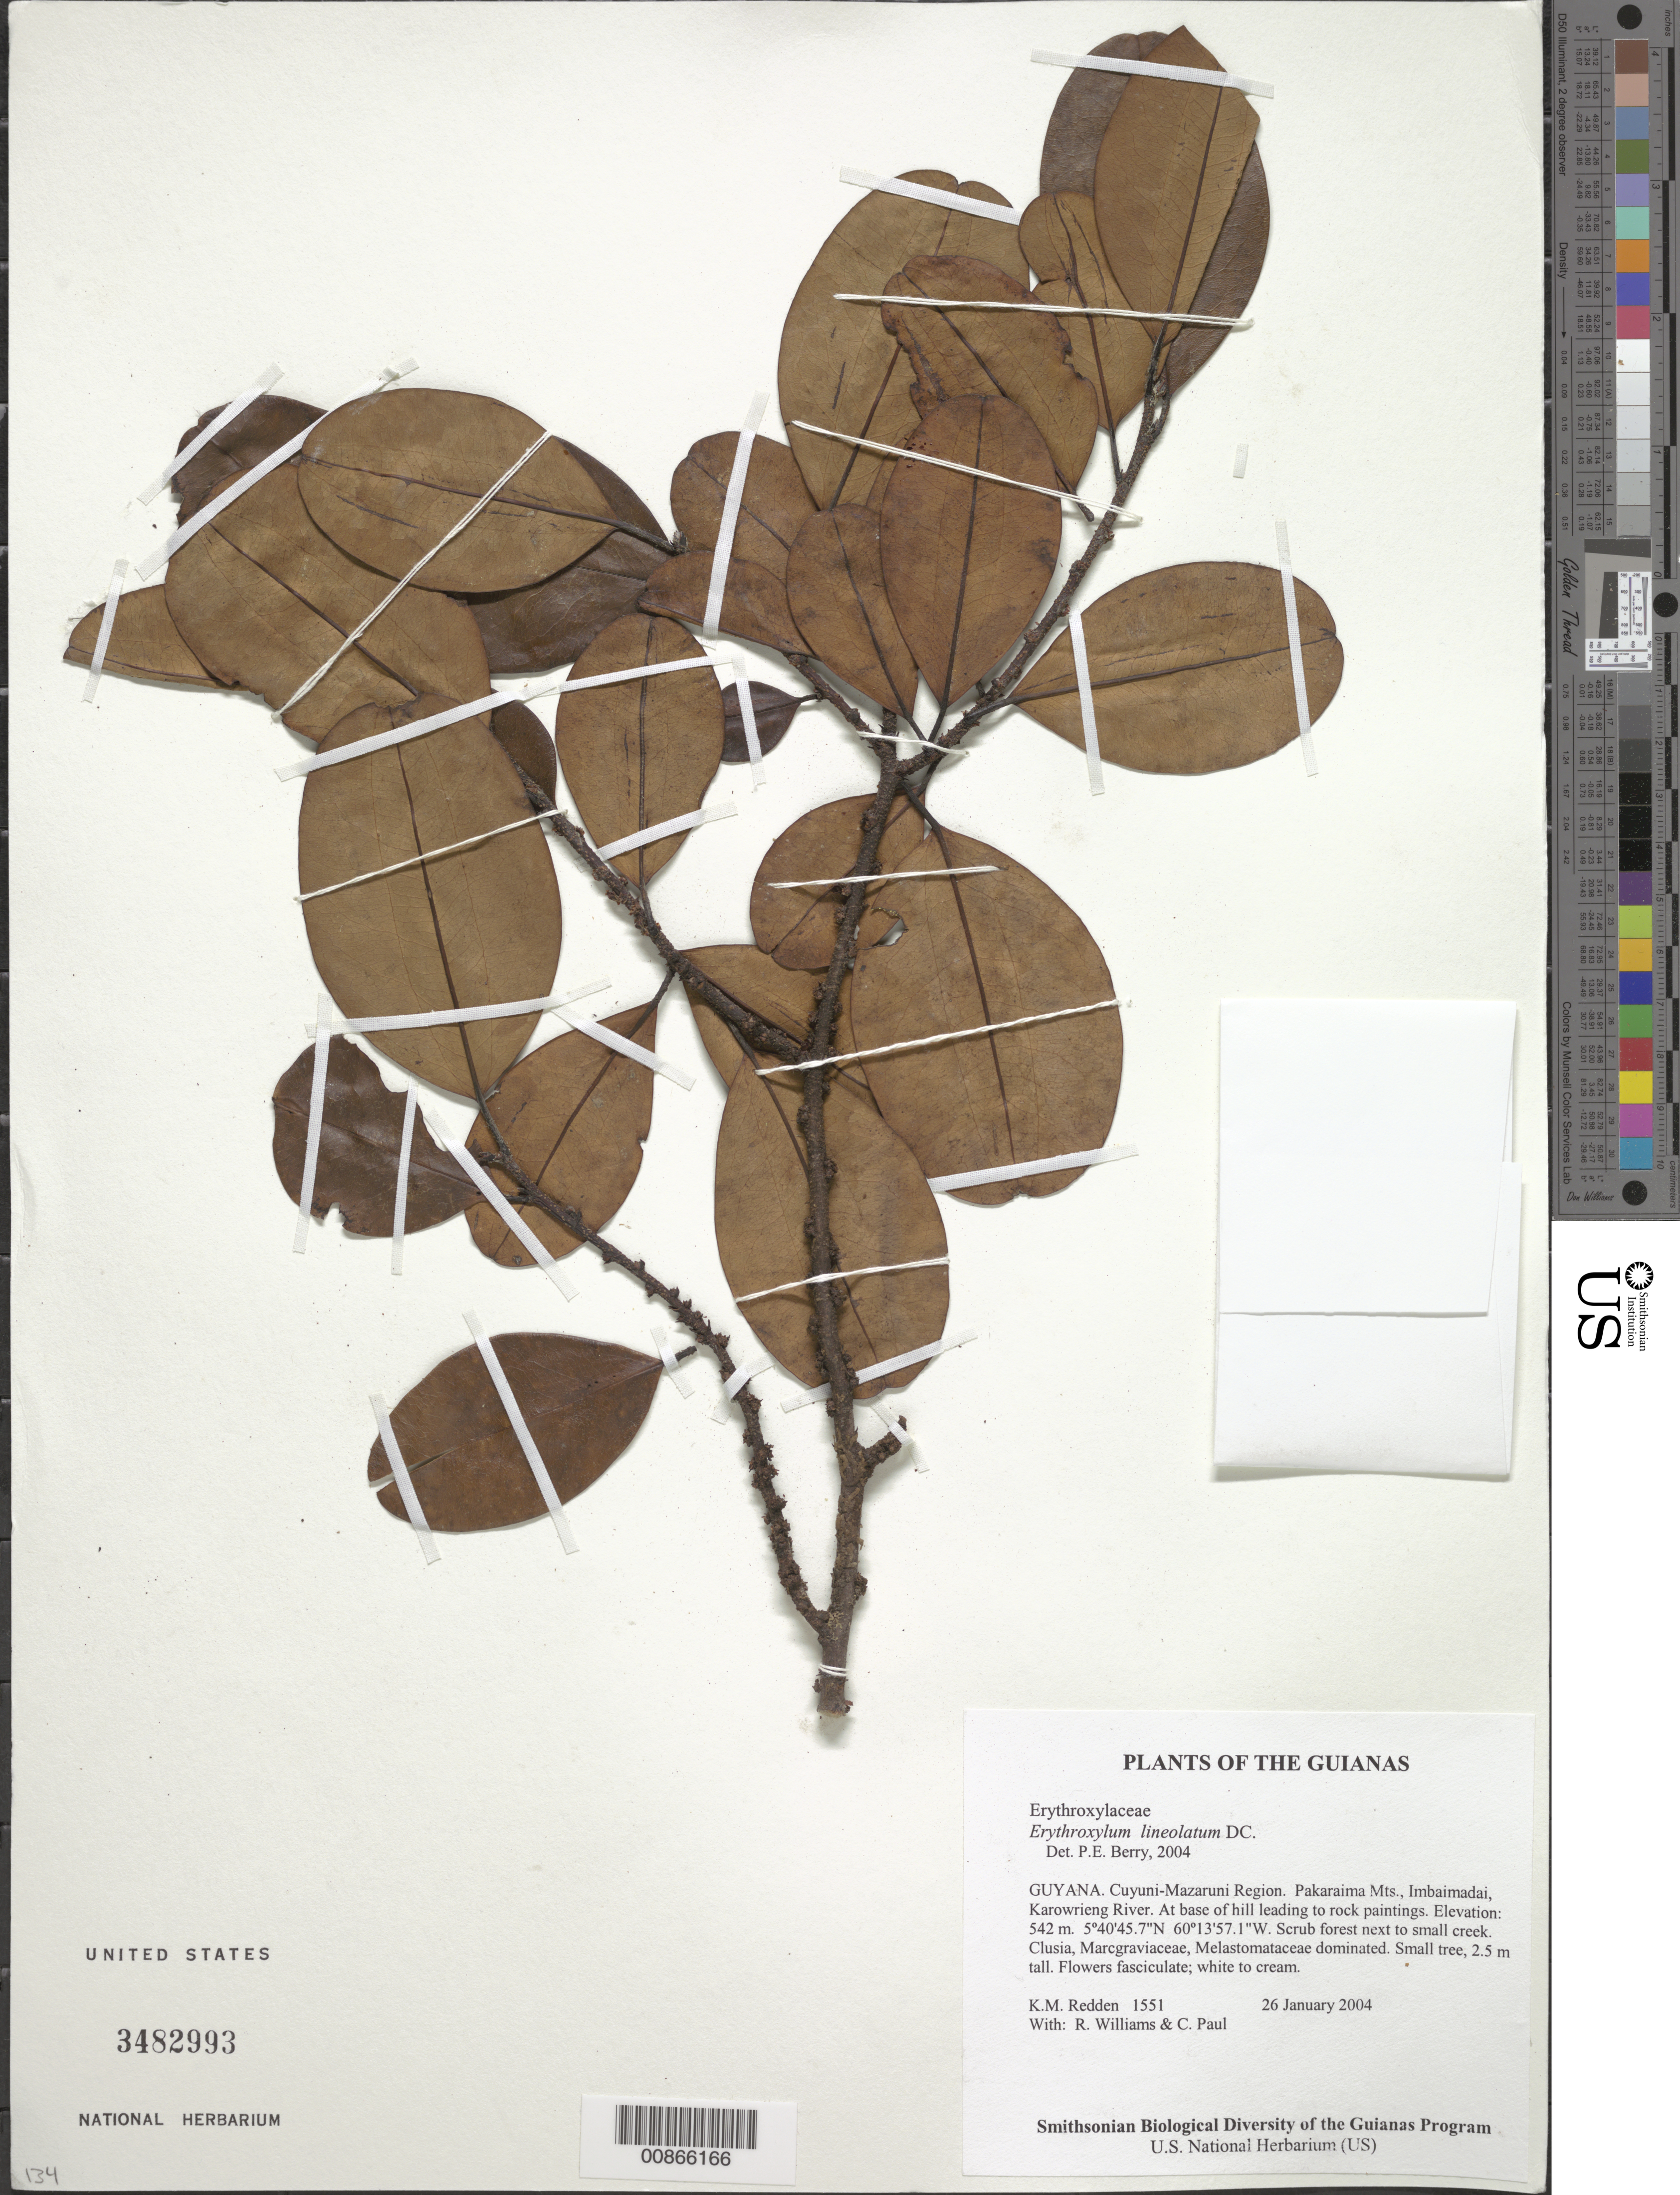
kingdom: Plantae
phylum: Tracheophyta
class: Magnoliopsida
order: Malpighiales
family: Erythroxylaceae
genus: Erythroxylum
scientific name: Erythroxylum lineolatum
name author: DC.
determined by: Berry, P. E., (WIS), University of Wisconsin - Madison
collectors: K. M. Redden, R. Williams & C. Paul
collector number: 1551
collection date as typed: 26 January 2004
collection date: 2004-01-26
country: Guyana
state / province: Cuyuni-Mazaruni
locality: Pakaraima Mts., Imbaimadai, Karowrieng River. At base of hill leading to rock paintings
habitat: Scrub forest next to small creek. Clusia, Marcgraviaceae, Melastomataceae dominate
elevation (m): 542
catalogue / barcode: US 3482993